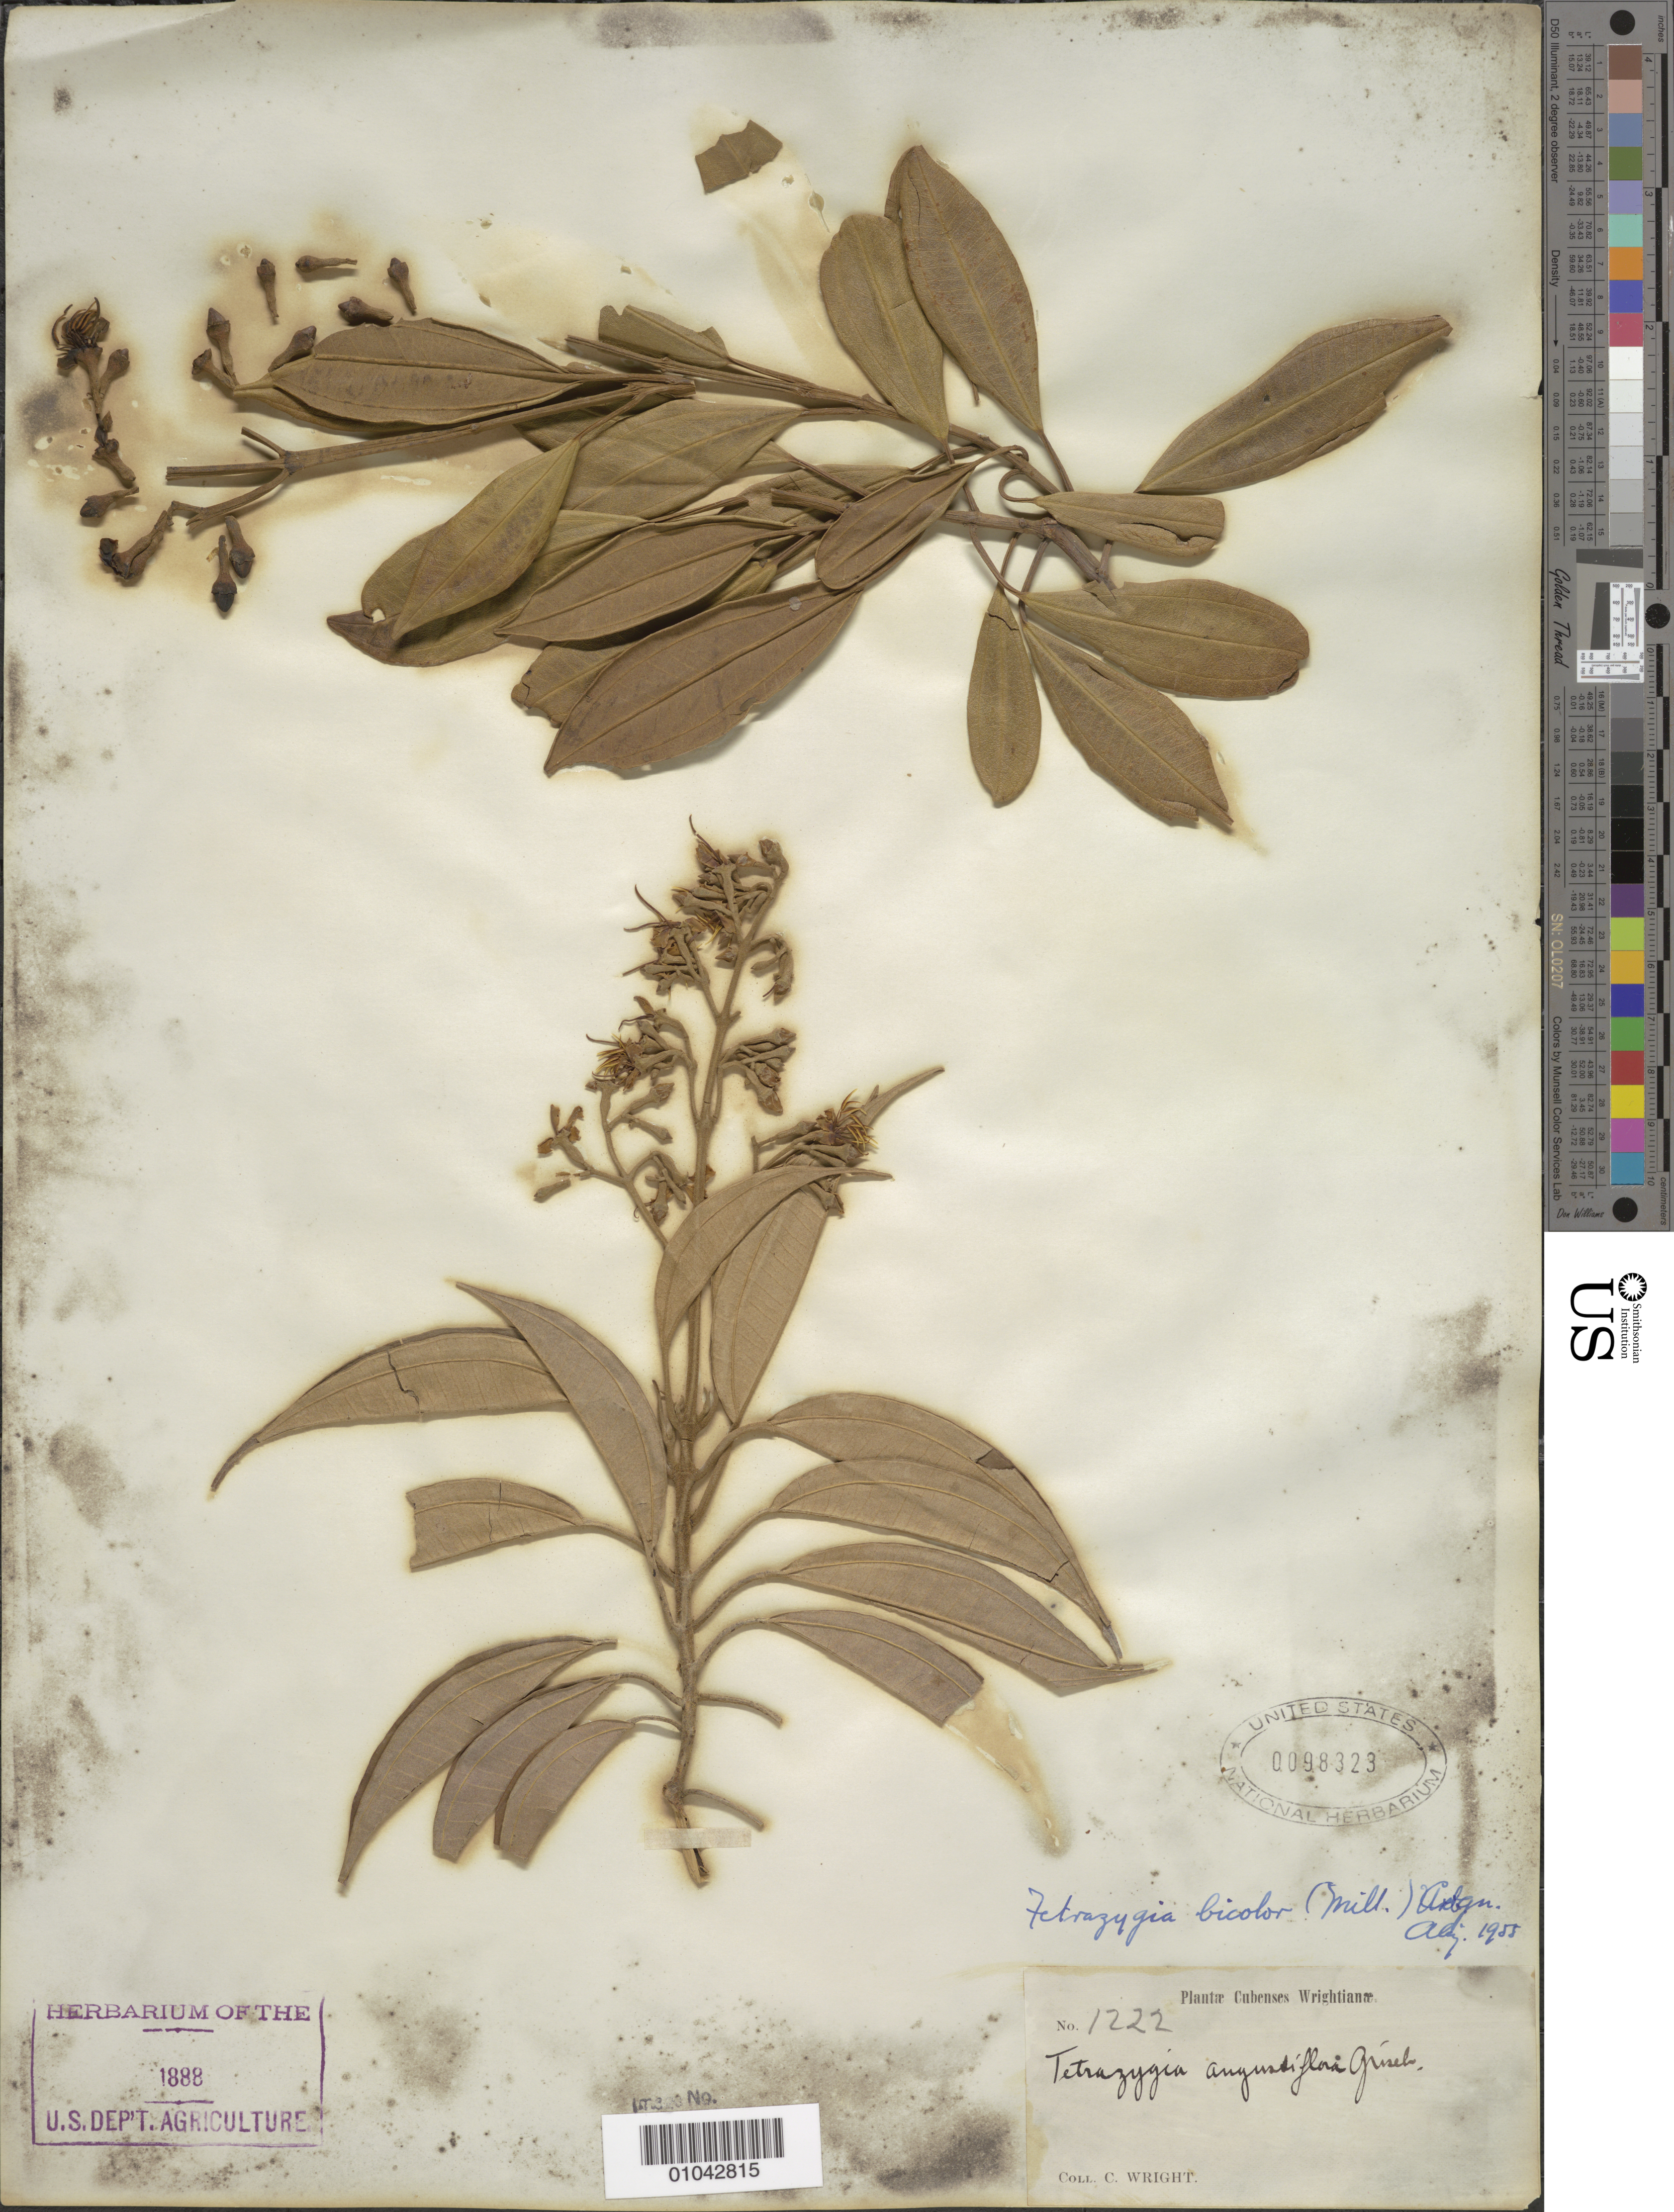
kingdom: Plantae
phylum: Tracheophyta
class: Magnoliopsida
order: Myrtales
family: Melastomataceae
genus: Tetrazygia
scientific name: Tetrazygia bicolor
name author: (Mill.) Cogn.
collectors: C. Wright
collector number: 1222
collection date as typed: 1865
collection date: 1865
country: Cuba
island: Cuba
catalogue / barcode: US 98323